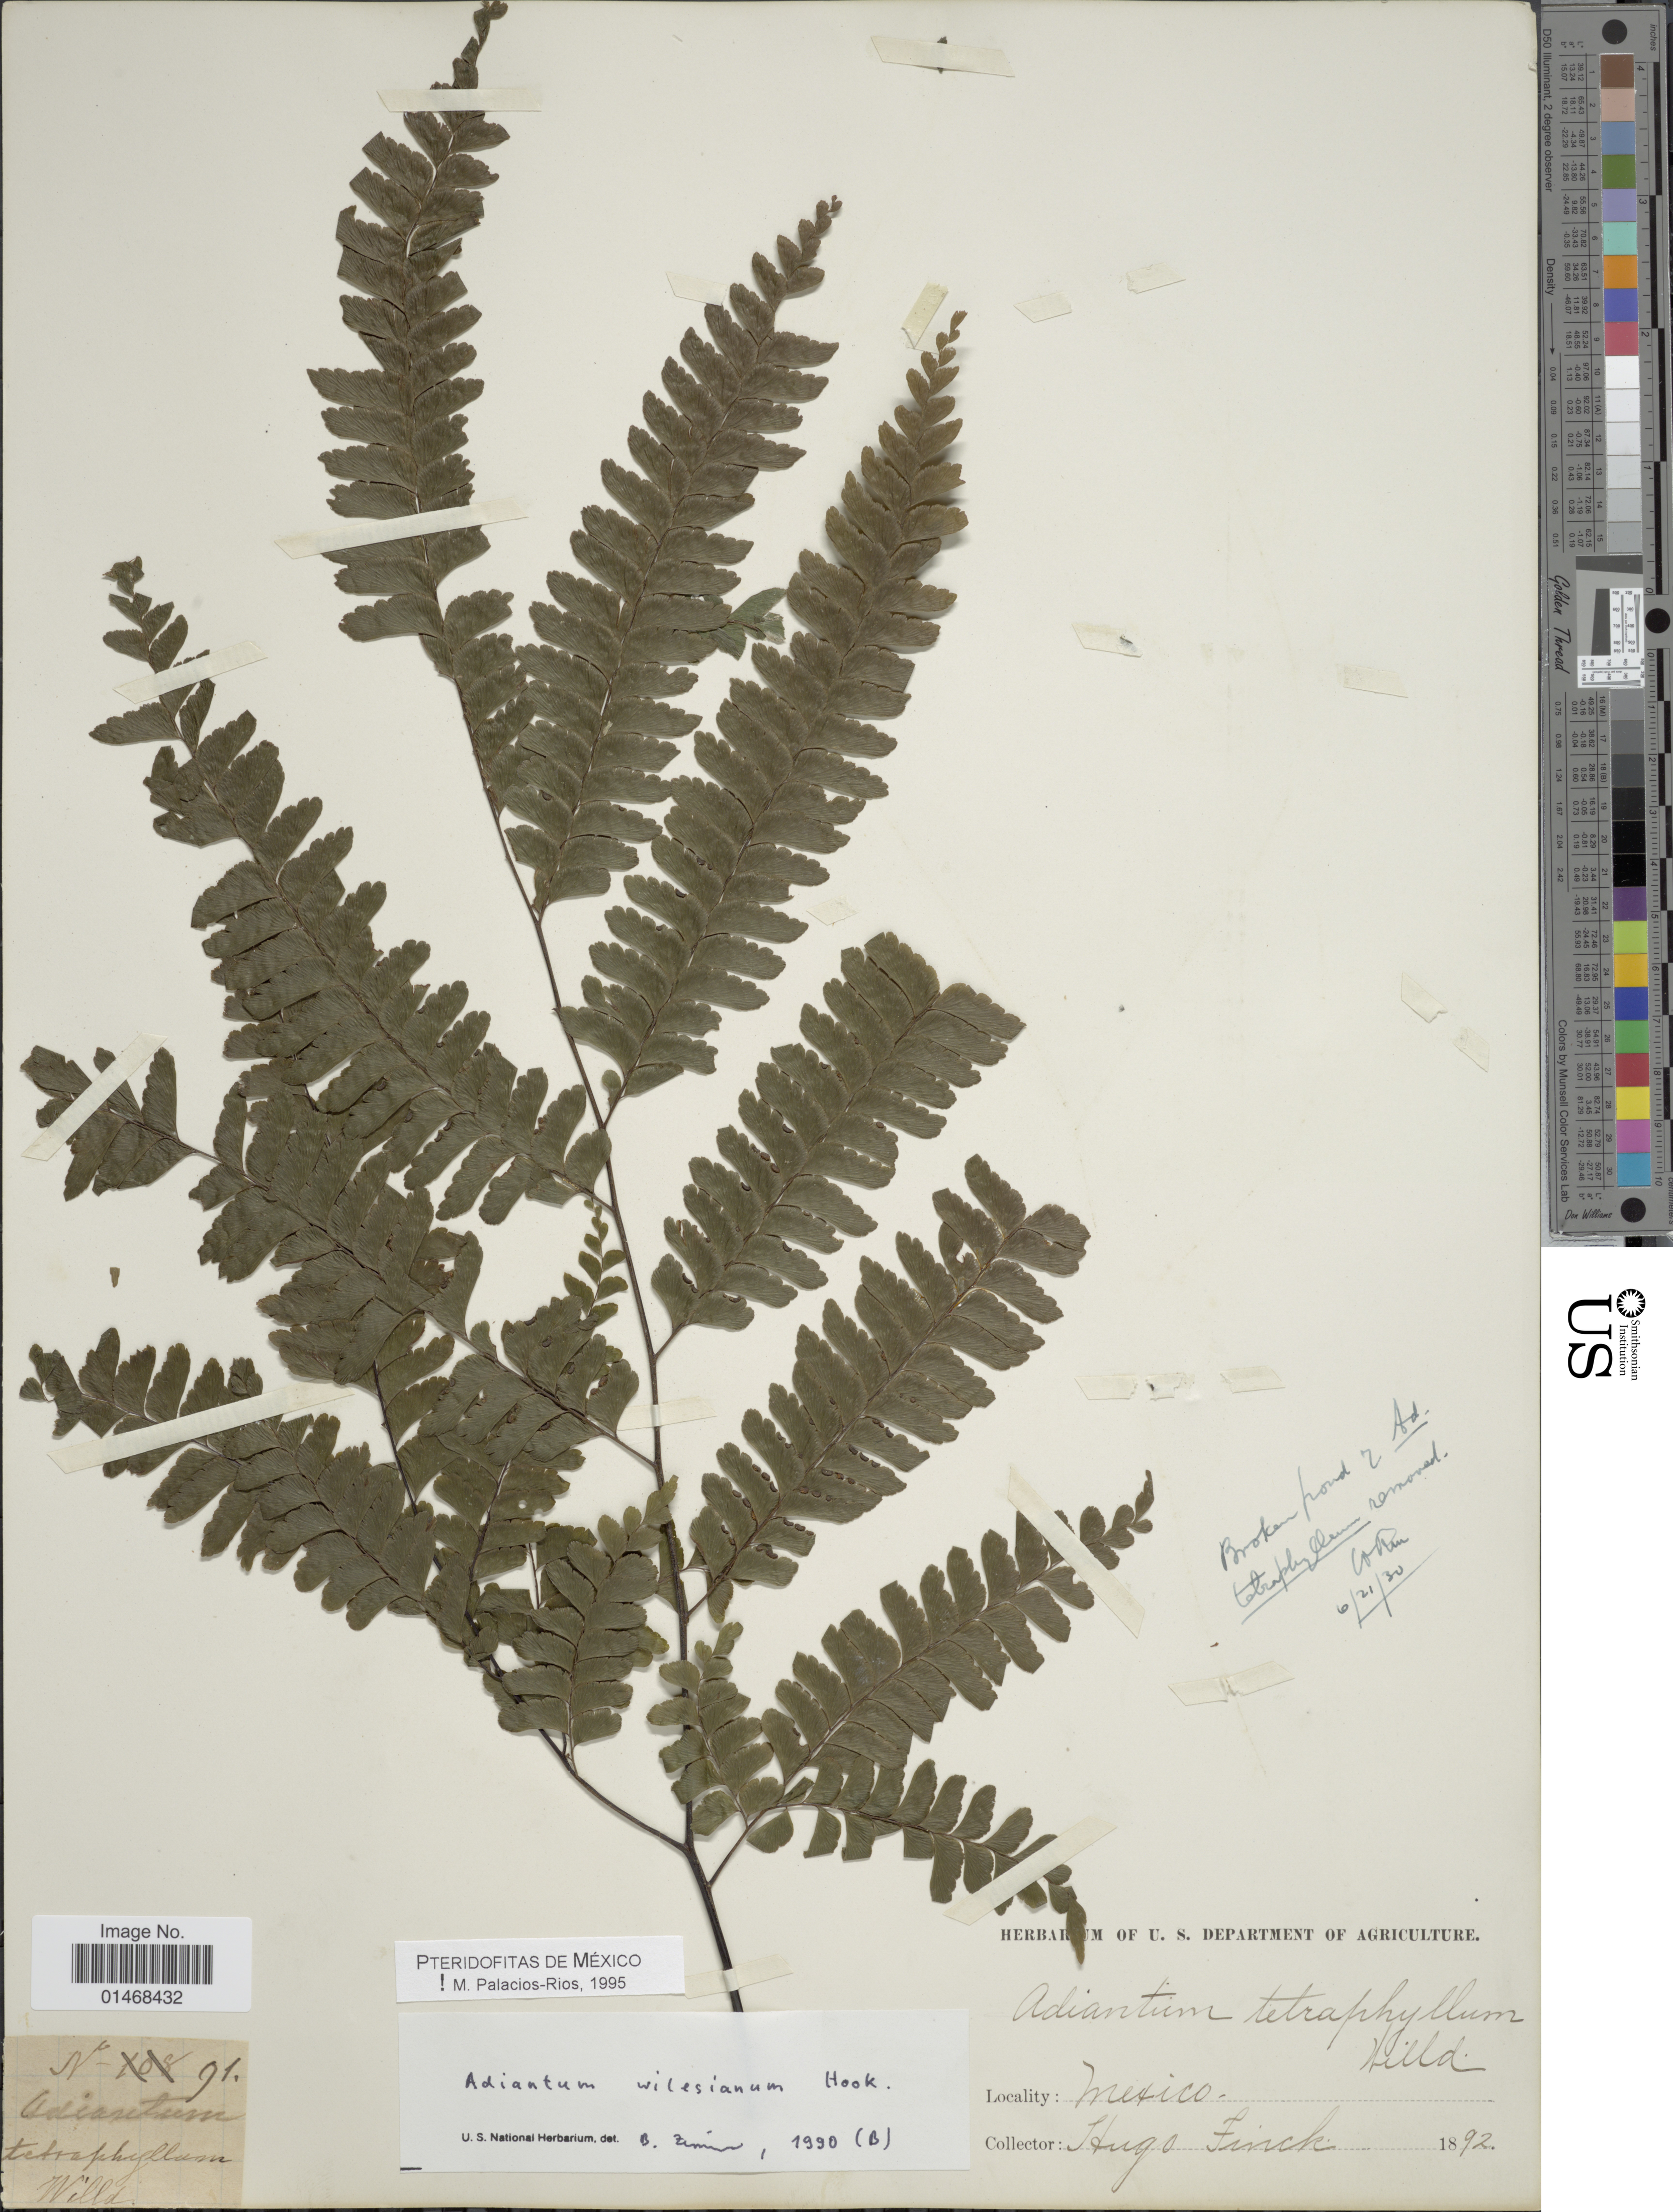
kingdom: Plantae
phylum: Tracheophyta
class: Polypodiopsida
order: Polypodiales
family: Pteridaceae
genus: Adiantum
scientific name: Adiantum wilesianum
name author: Hook.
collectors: H. Finck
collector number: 91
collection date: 1892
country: Mexico